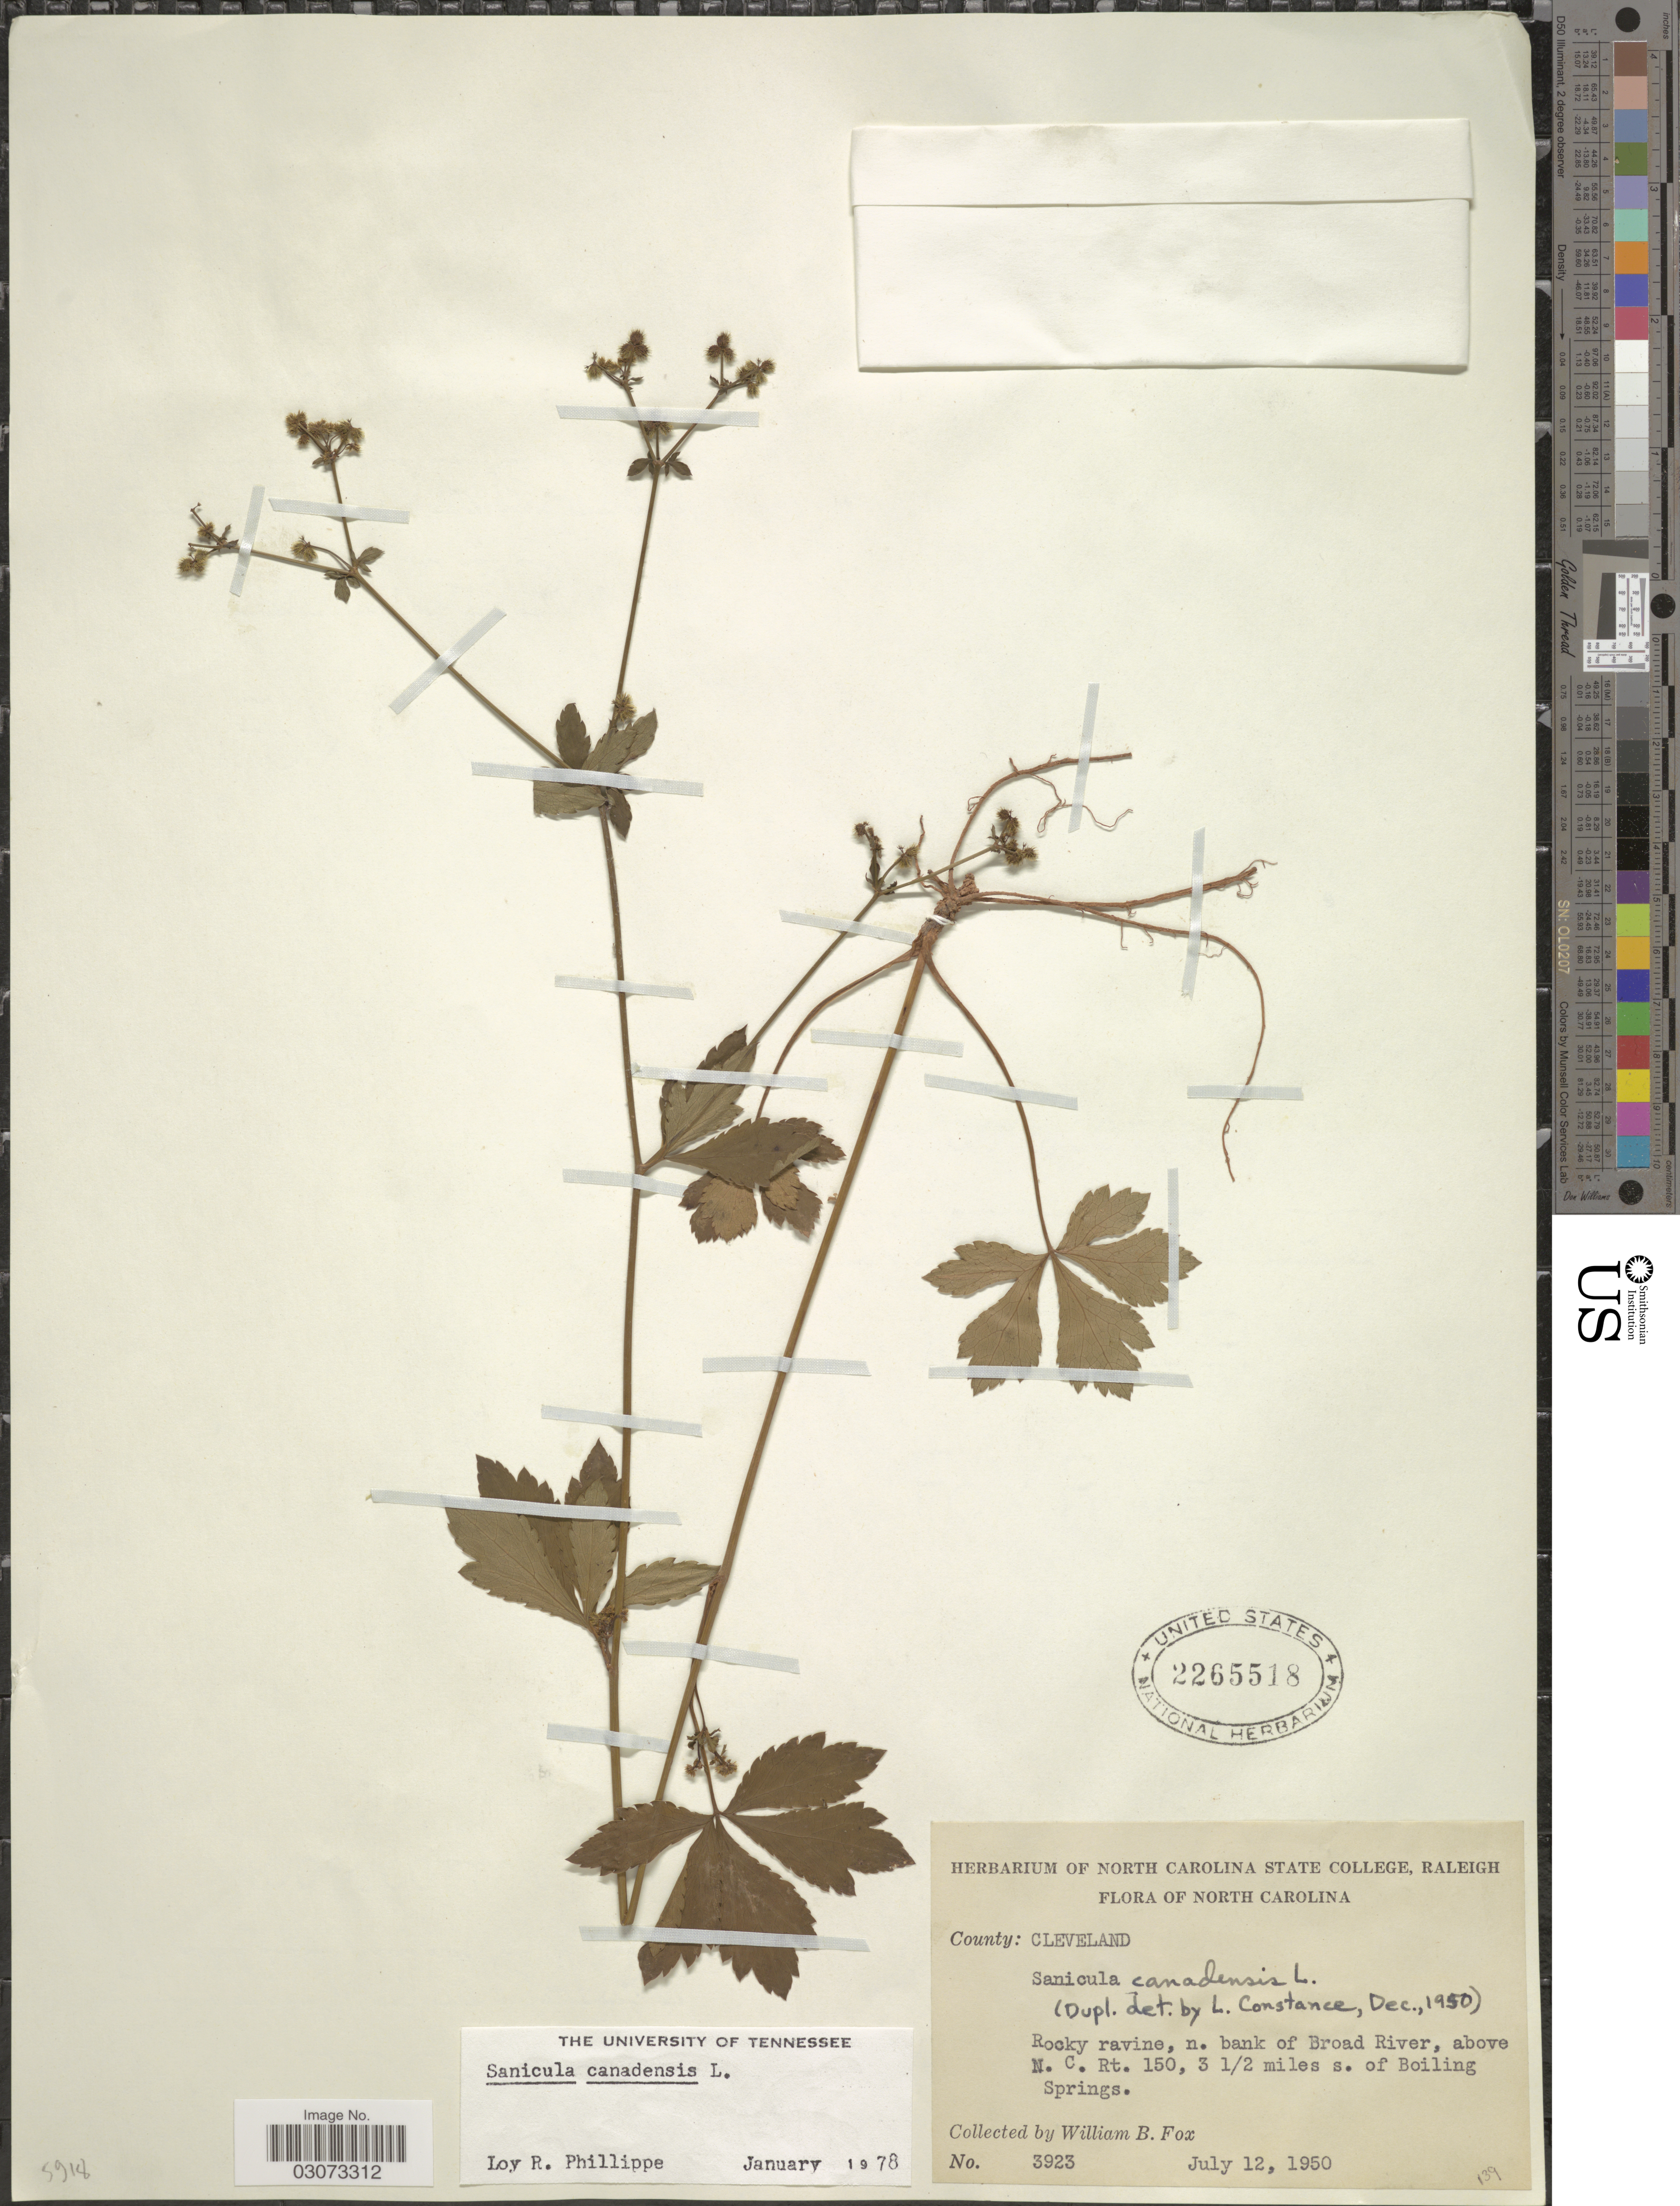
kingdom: Plantae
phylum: Tracheophyta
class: Magnoliopsida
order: Apiales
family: Apiaceae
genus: Sanicula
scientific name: Sanicula canadensis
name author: L.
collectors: W. B. Fox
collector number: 3923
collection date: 1950-07-12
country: United States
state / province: North Carolina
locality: County: Cleveland. Rocky ravine, n. bank of Broad River, above N.C. Rt. 150, 3 1/2 miles s. of Boiling Springs.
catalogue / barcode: US 2265518